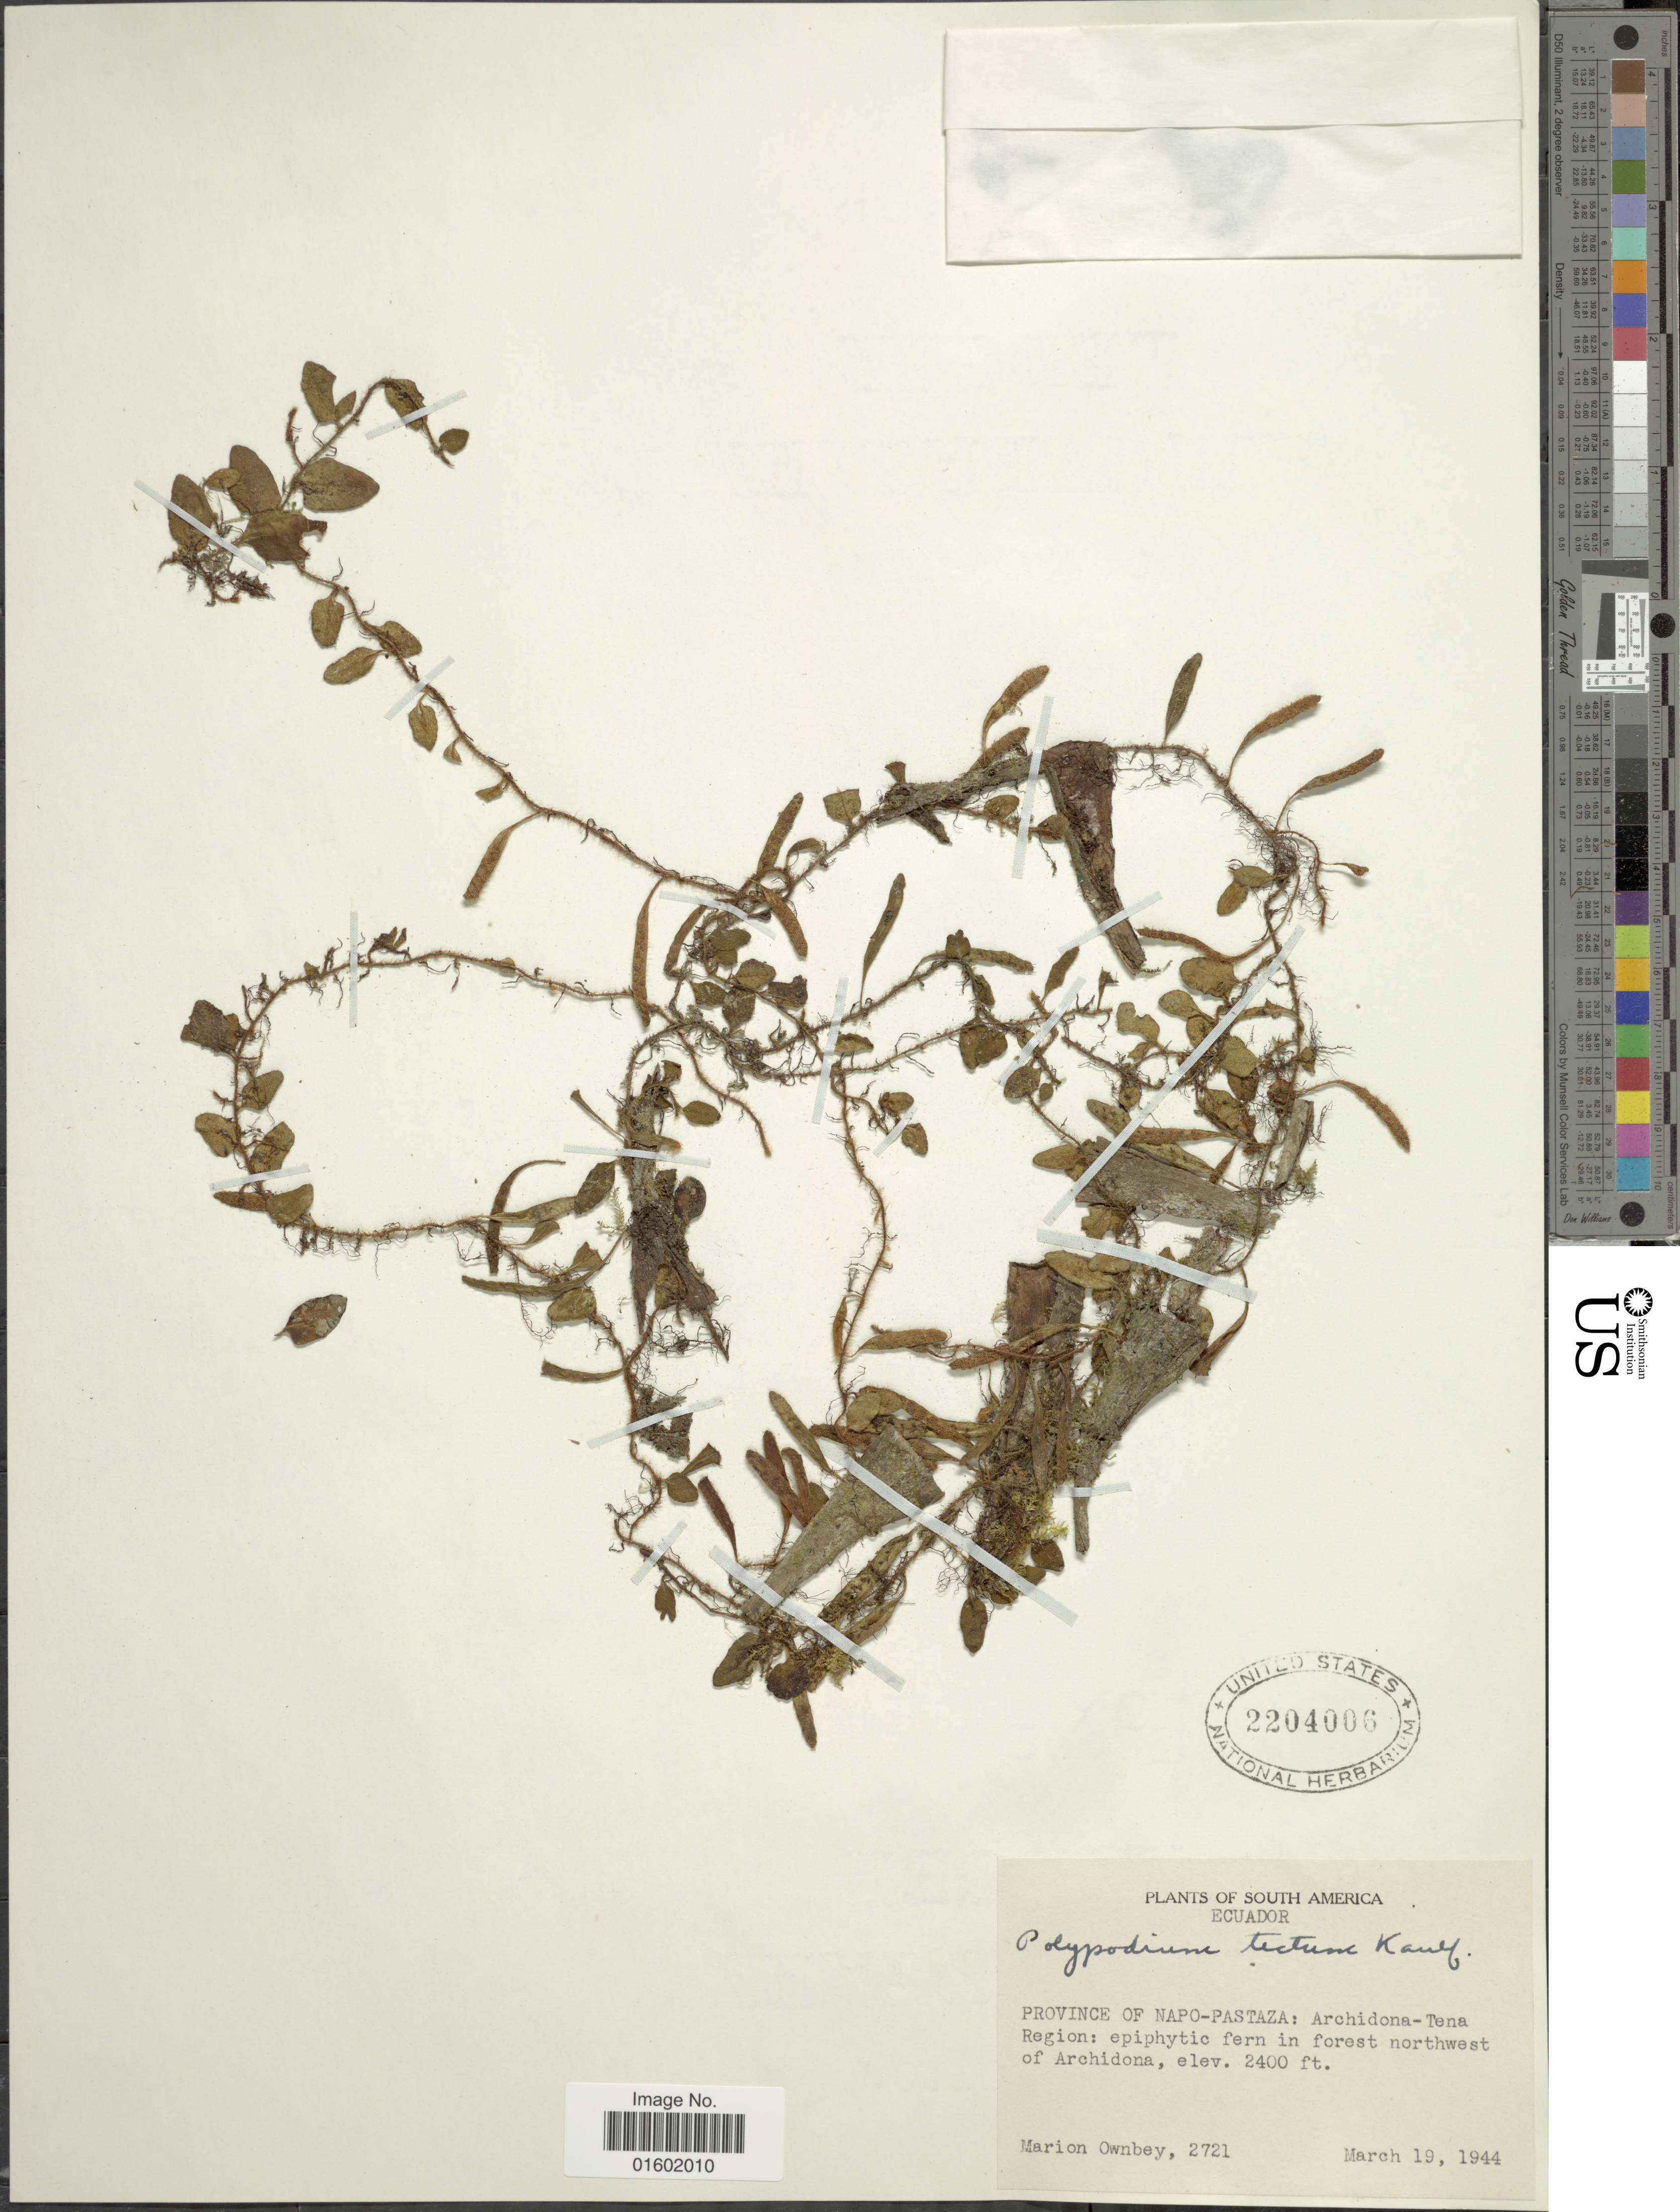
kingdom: Plantae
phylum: Tracheophyta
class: Polypodiopsida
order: Polypodiales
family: Polypodiaceae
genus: Microgramma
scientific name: Microgramma tecta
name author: (Kaulf.) Alston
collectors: F. M. Ownbey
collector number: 2721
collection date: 1944-03-19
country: Ecuador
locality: Province of Napo-Pastaza: Archidona-Tena Region: epiphytic fern in forest northwest of Archidona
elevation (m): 732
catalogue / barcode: US 2204006